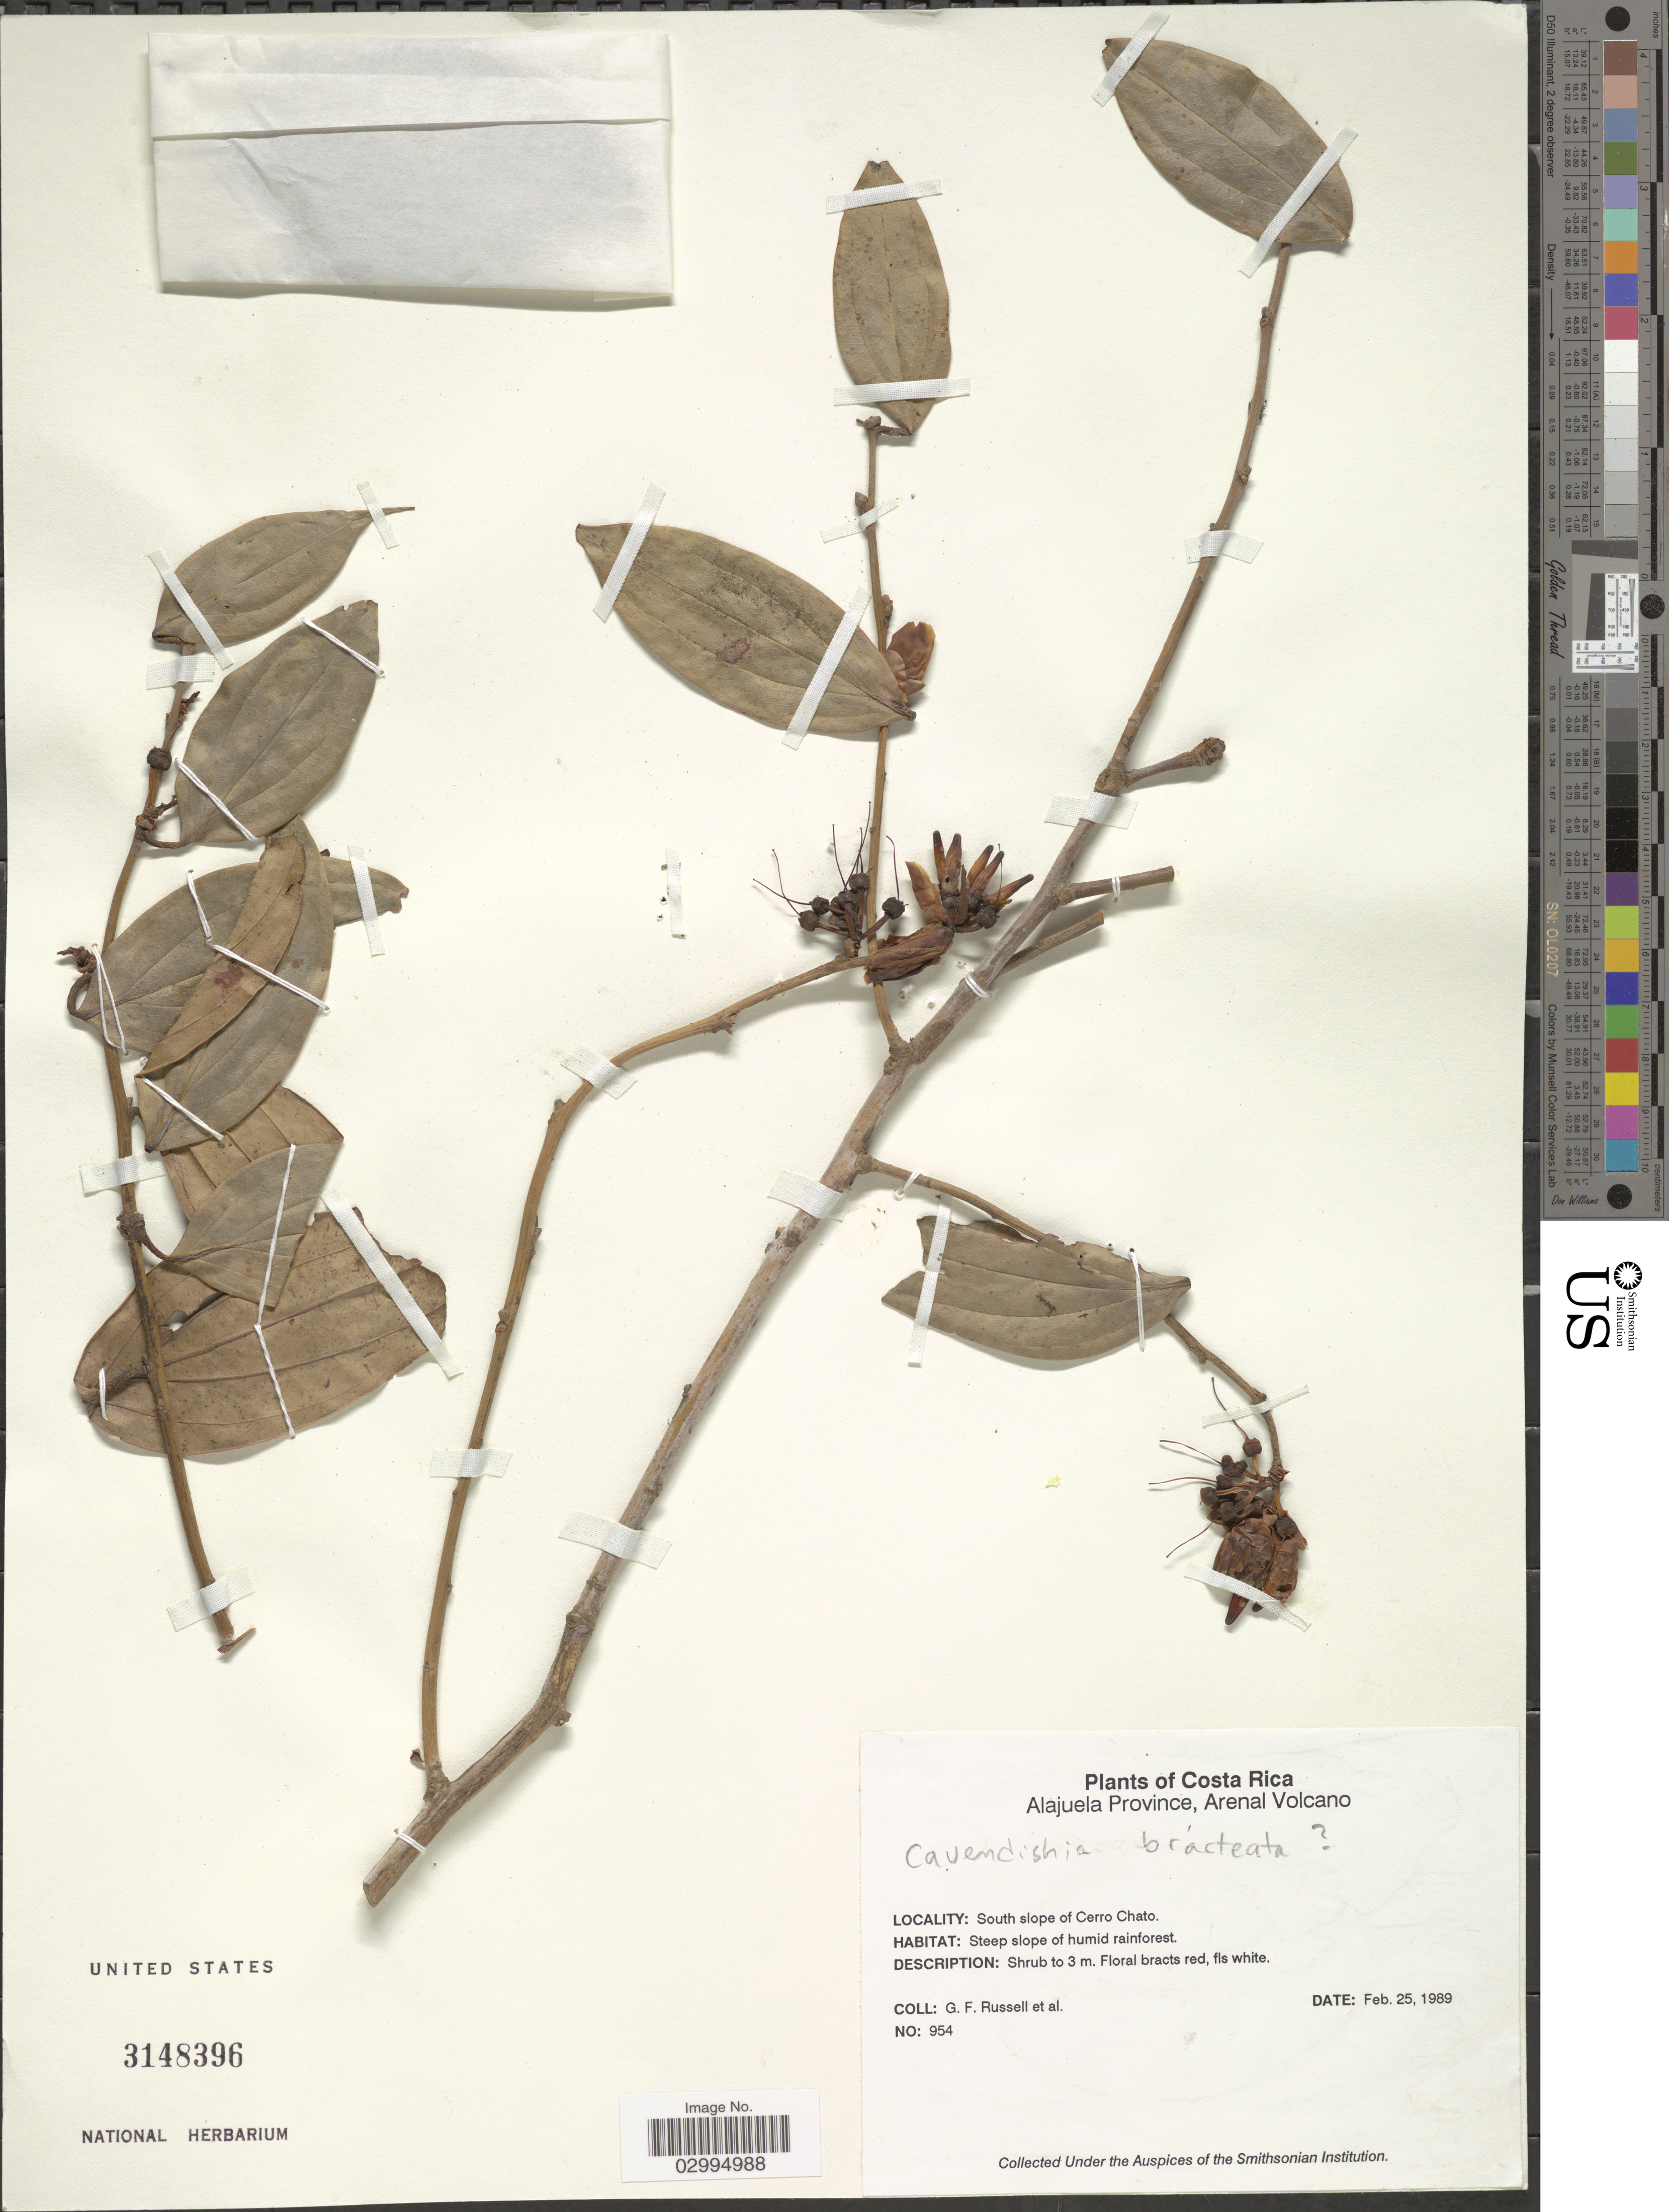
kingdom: Plantae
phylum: Tracheophyta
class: Magnoliopsida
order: Ericales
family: Ericaceae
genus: Cavendishia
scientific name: Cavendishia bracteata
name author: (Ruiz & Pav. ex J. St.-Hil.) Hoerold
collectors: G. Russell & et al.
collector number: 954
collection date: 1989-02-25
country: Costa Rica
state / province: Alajuela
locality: Arenal Volcano. South slope of Cerro Chato.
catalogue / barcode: US 3148396